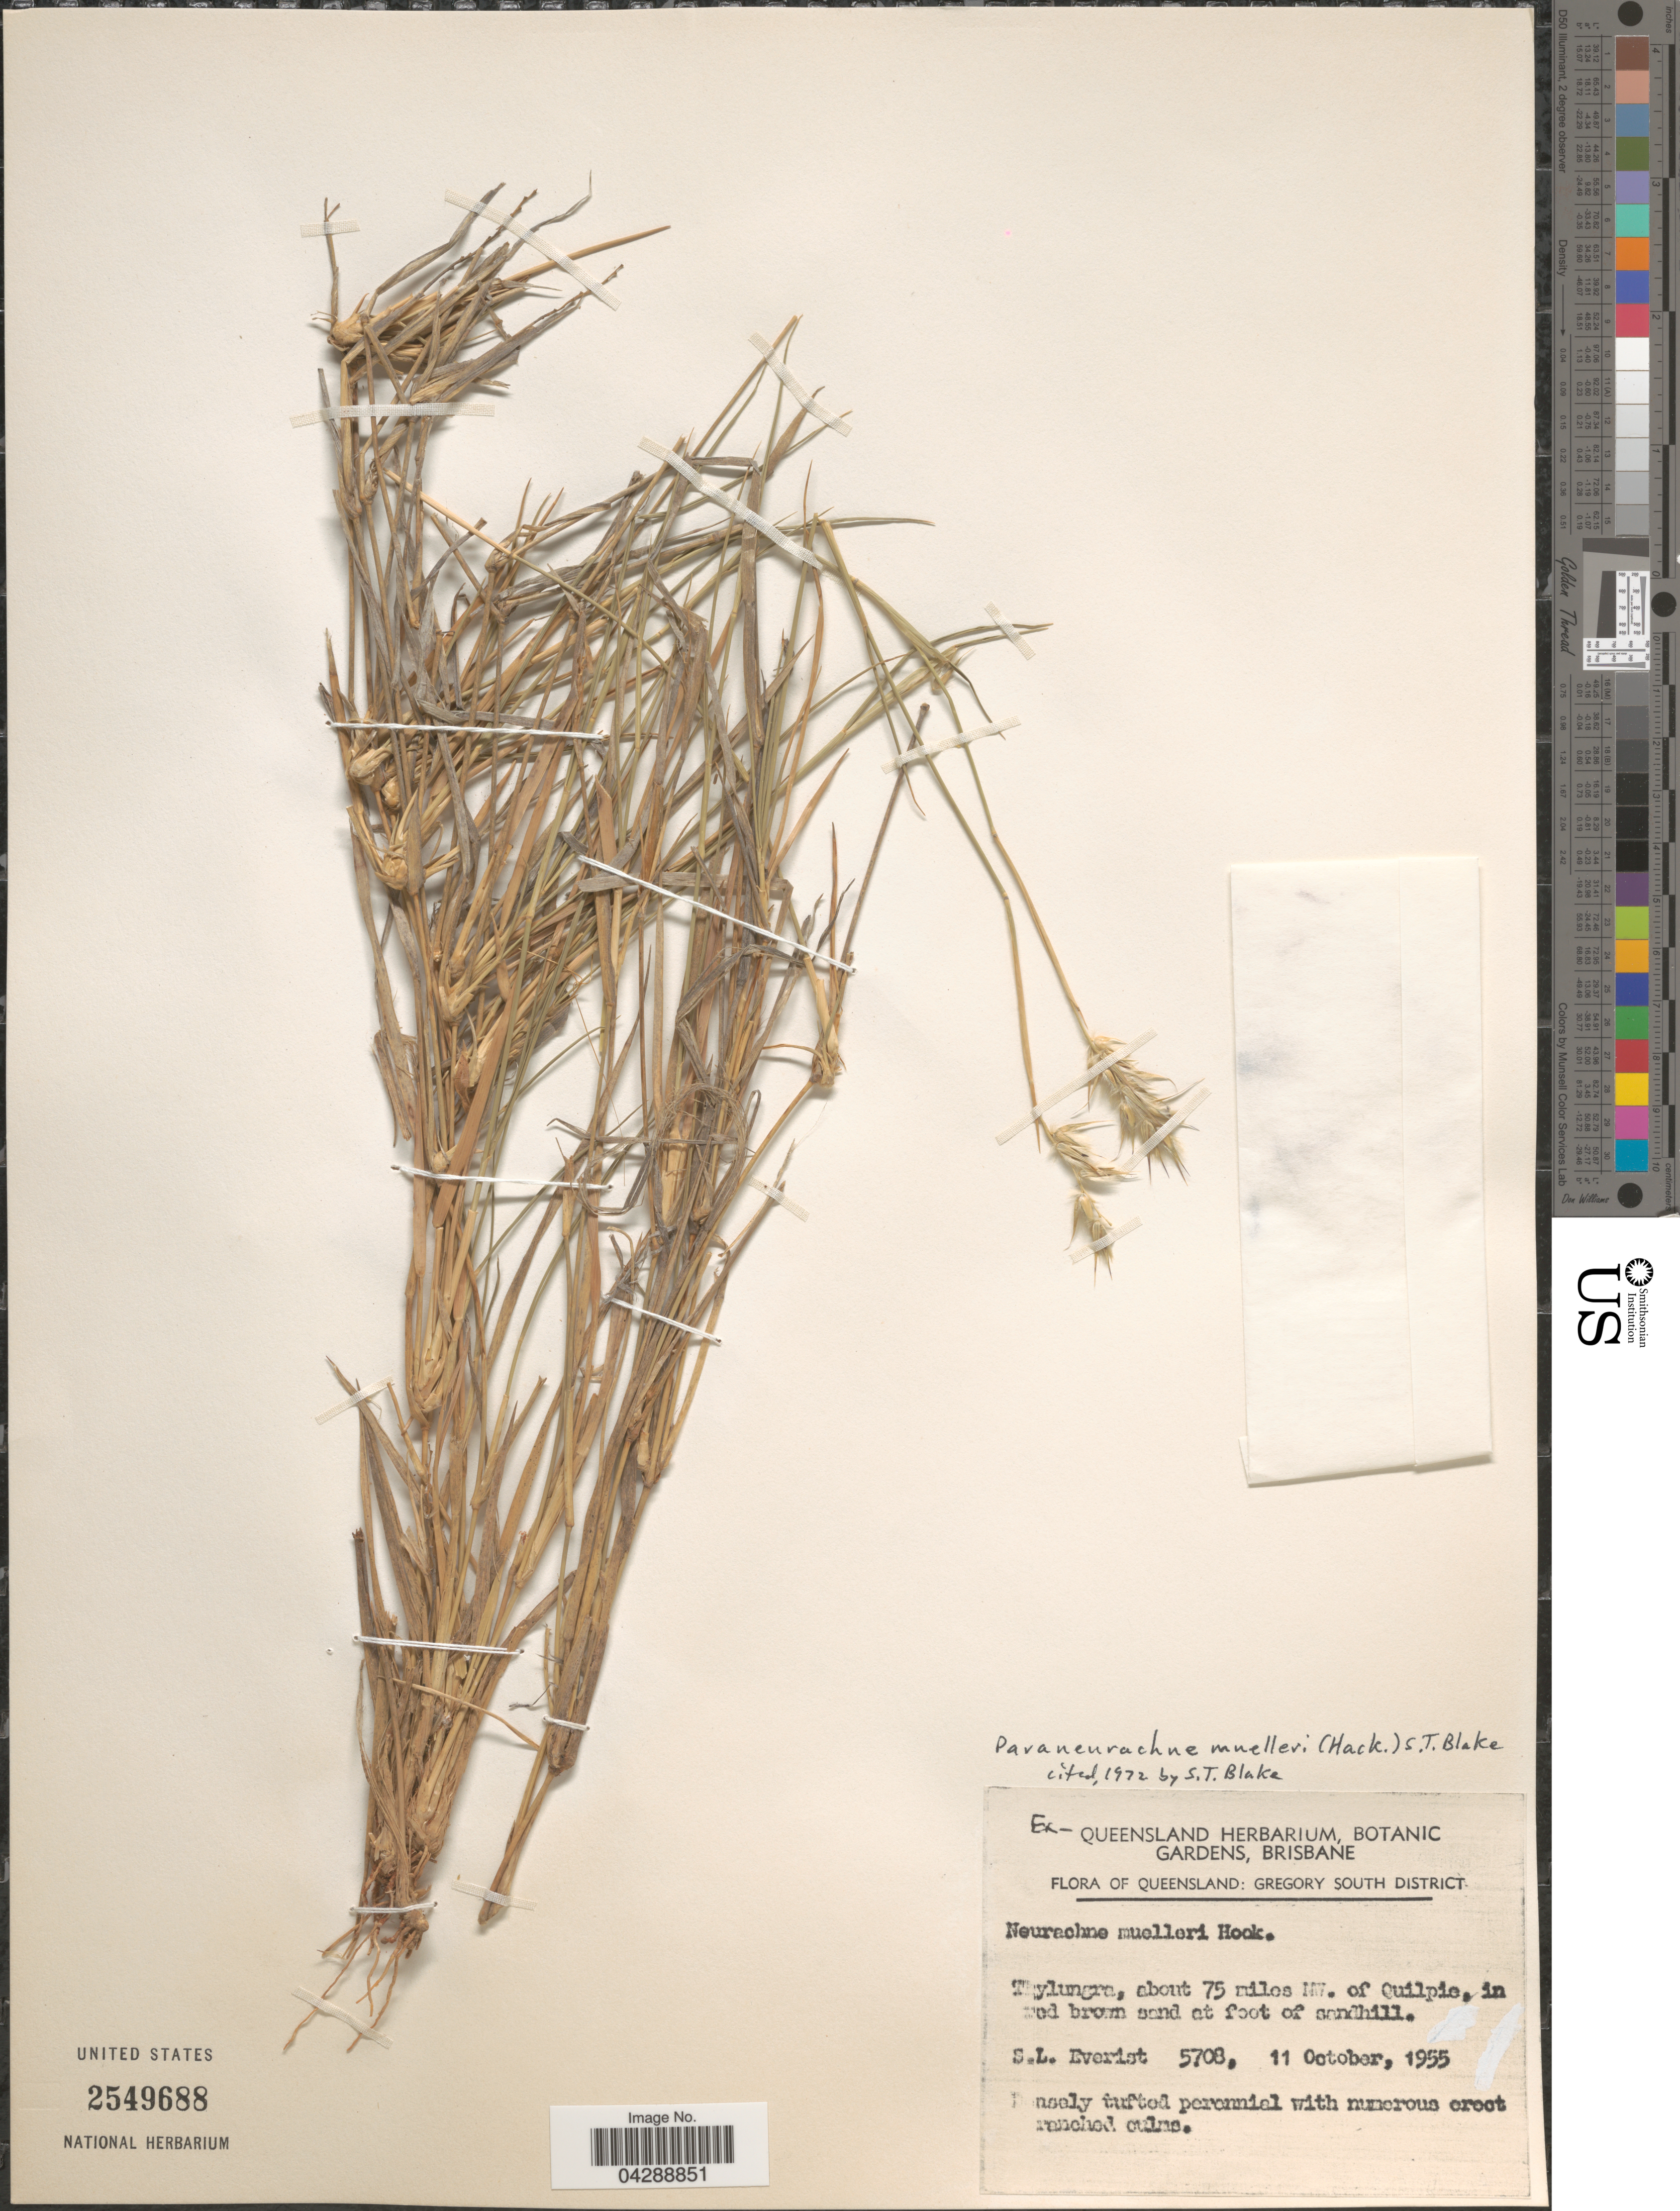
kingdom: Plantae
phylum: Tracheophyta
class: Liliopsida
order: Poales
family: Poaceae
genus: Paraneurachne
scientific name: Paraneurachne muelleri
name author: (Hack.) S.T. Blake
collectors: S. Everist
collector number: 5708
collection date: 1955-10-11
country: Australia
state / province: Queensland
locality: Gregory Smith District. Taylungra, about 75 miles NW. of Quilpie, in red brown sand at foot of sandhill.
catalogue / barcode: US 2549688